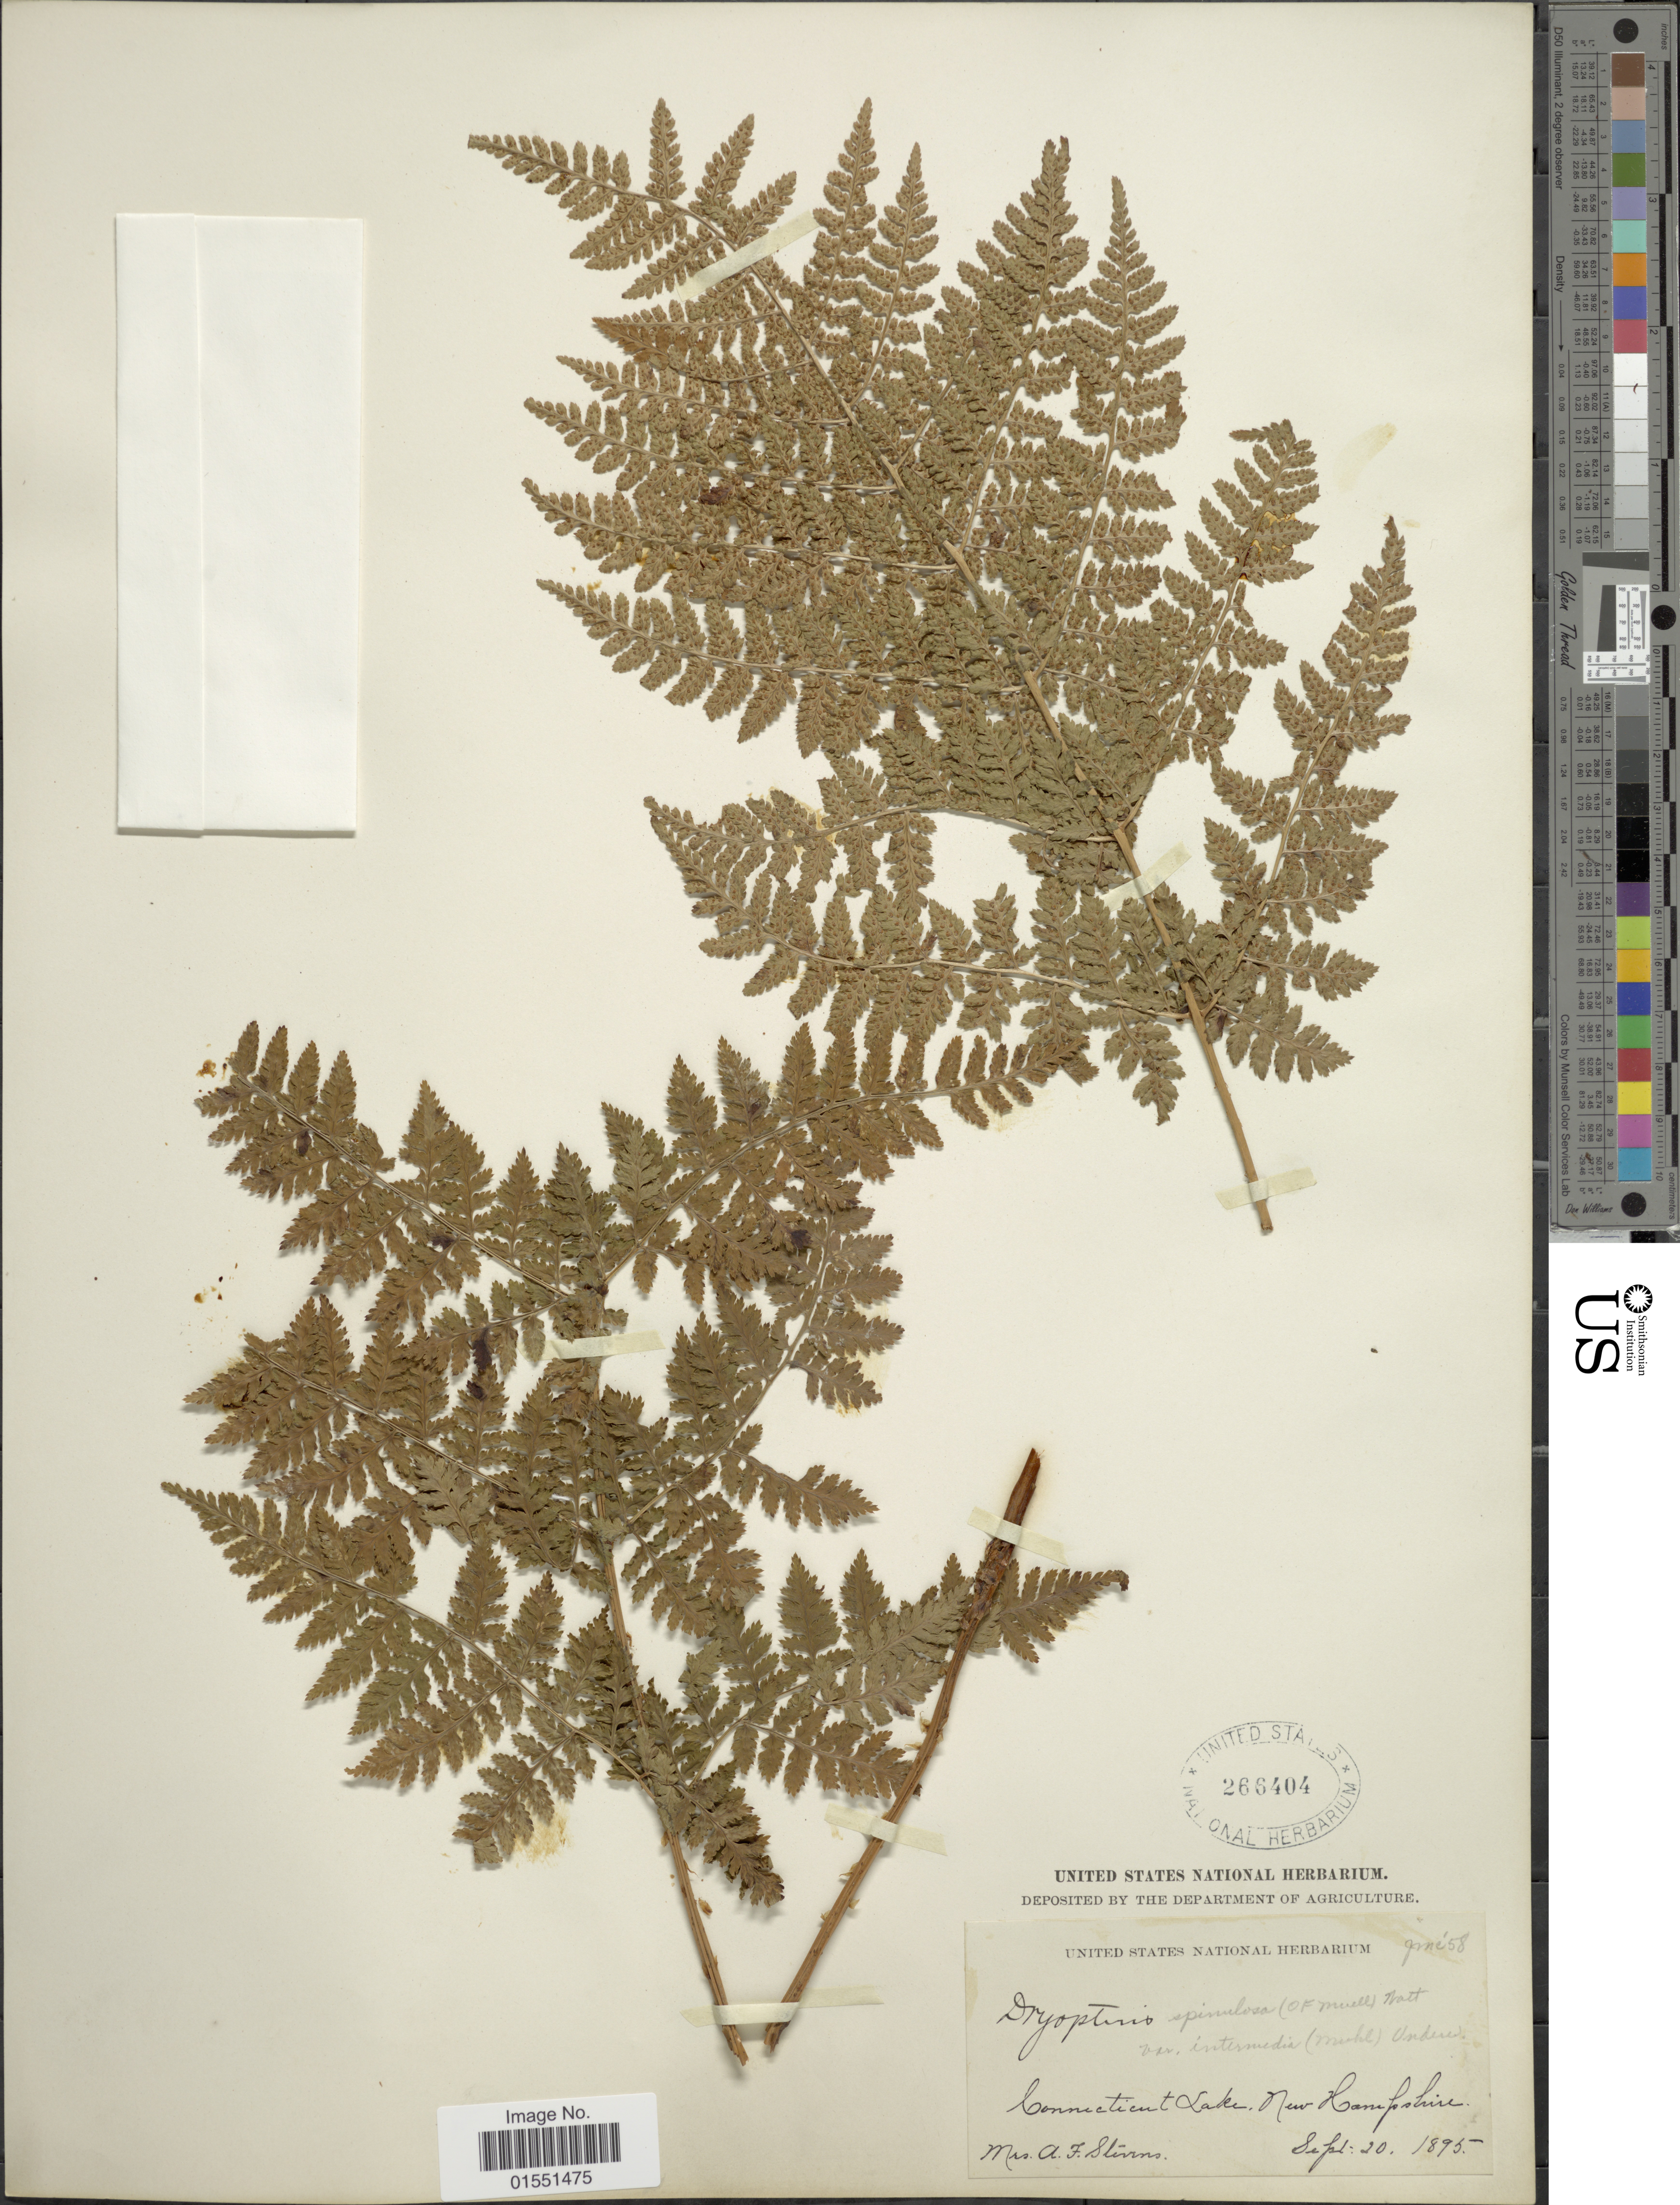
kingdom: Plantae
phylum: Tracheophyta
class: Polypodiopsida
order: Polypodiales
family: Dryopteridaceae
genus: Dryopteris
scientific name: Dryopteris intermedia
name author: (Muhl.) A. Gray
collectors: A. Stevens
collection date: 1895-09-20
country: United States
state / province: New Hampshire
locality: Connecticut Lake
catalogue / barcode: US 266404